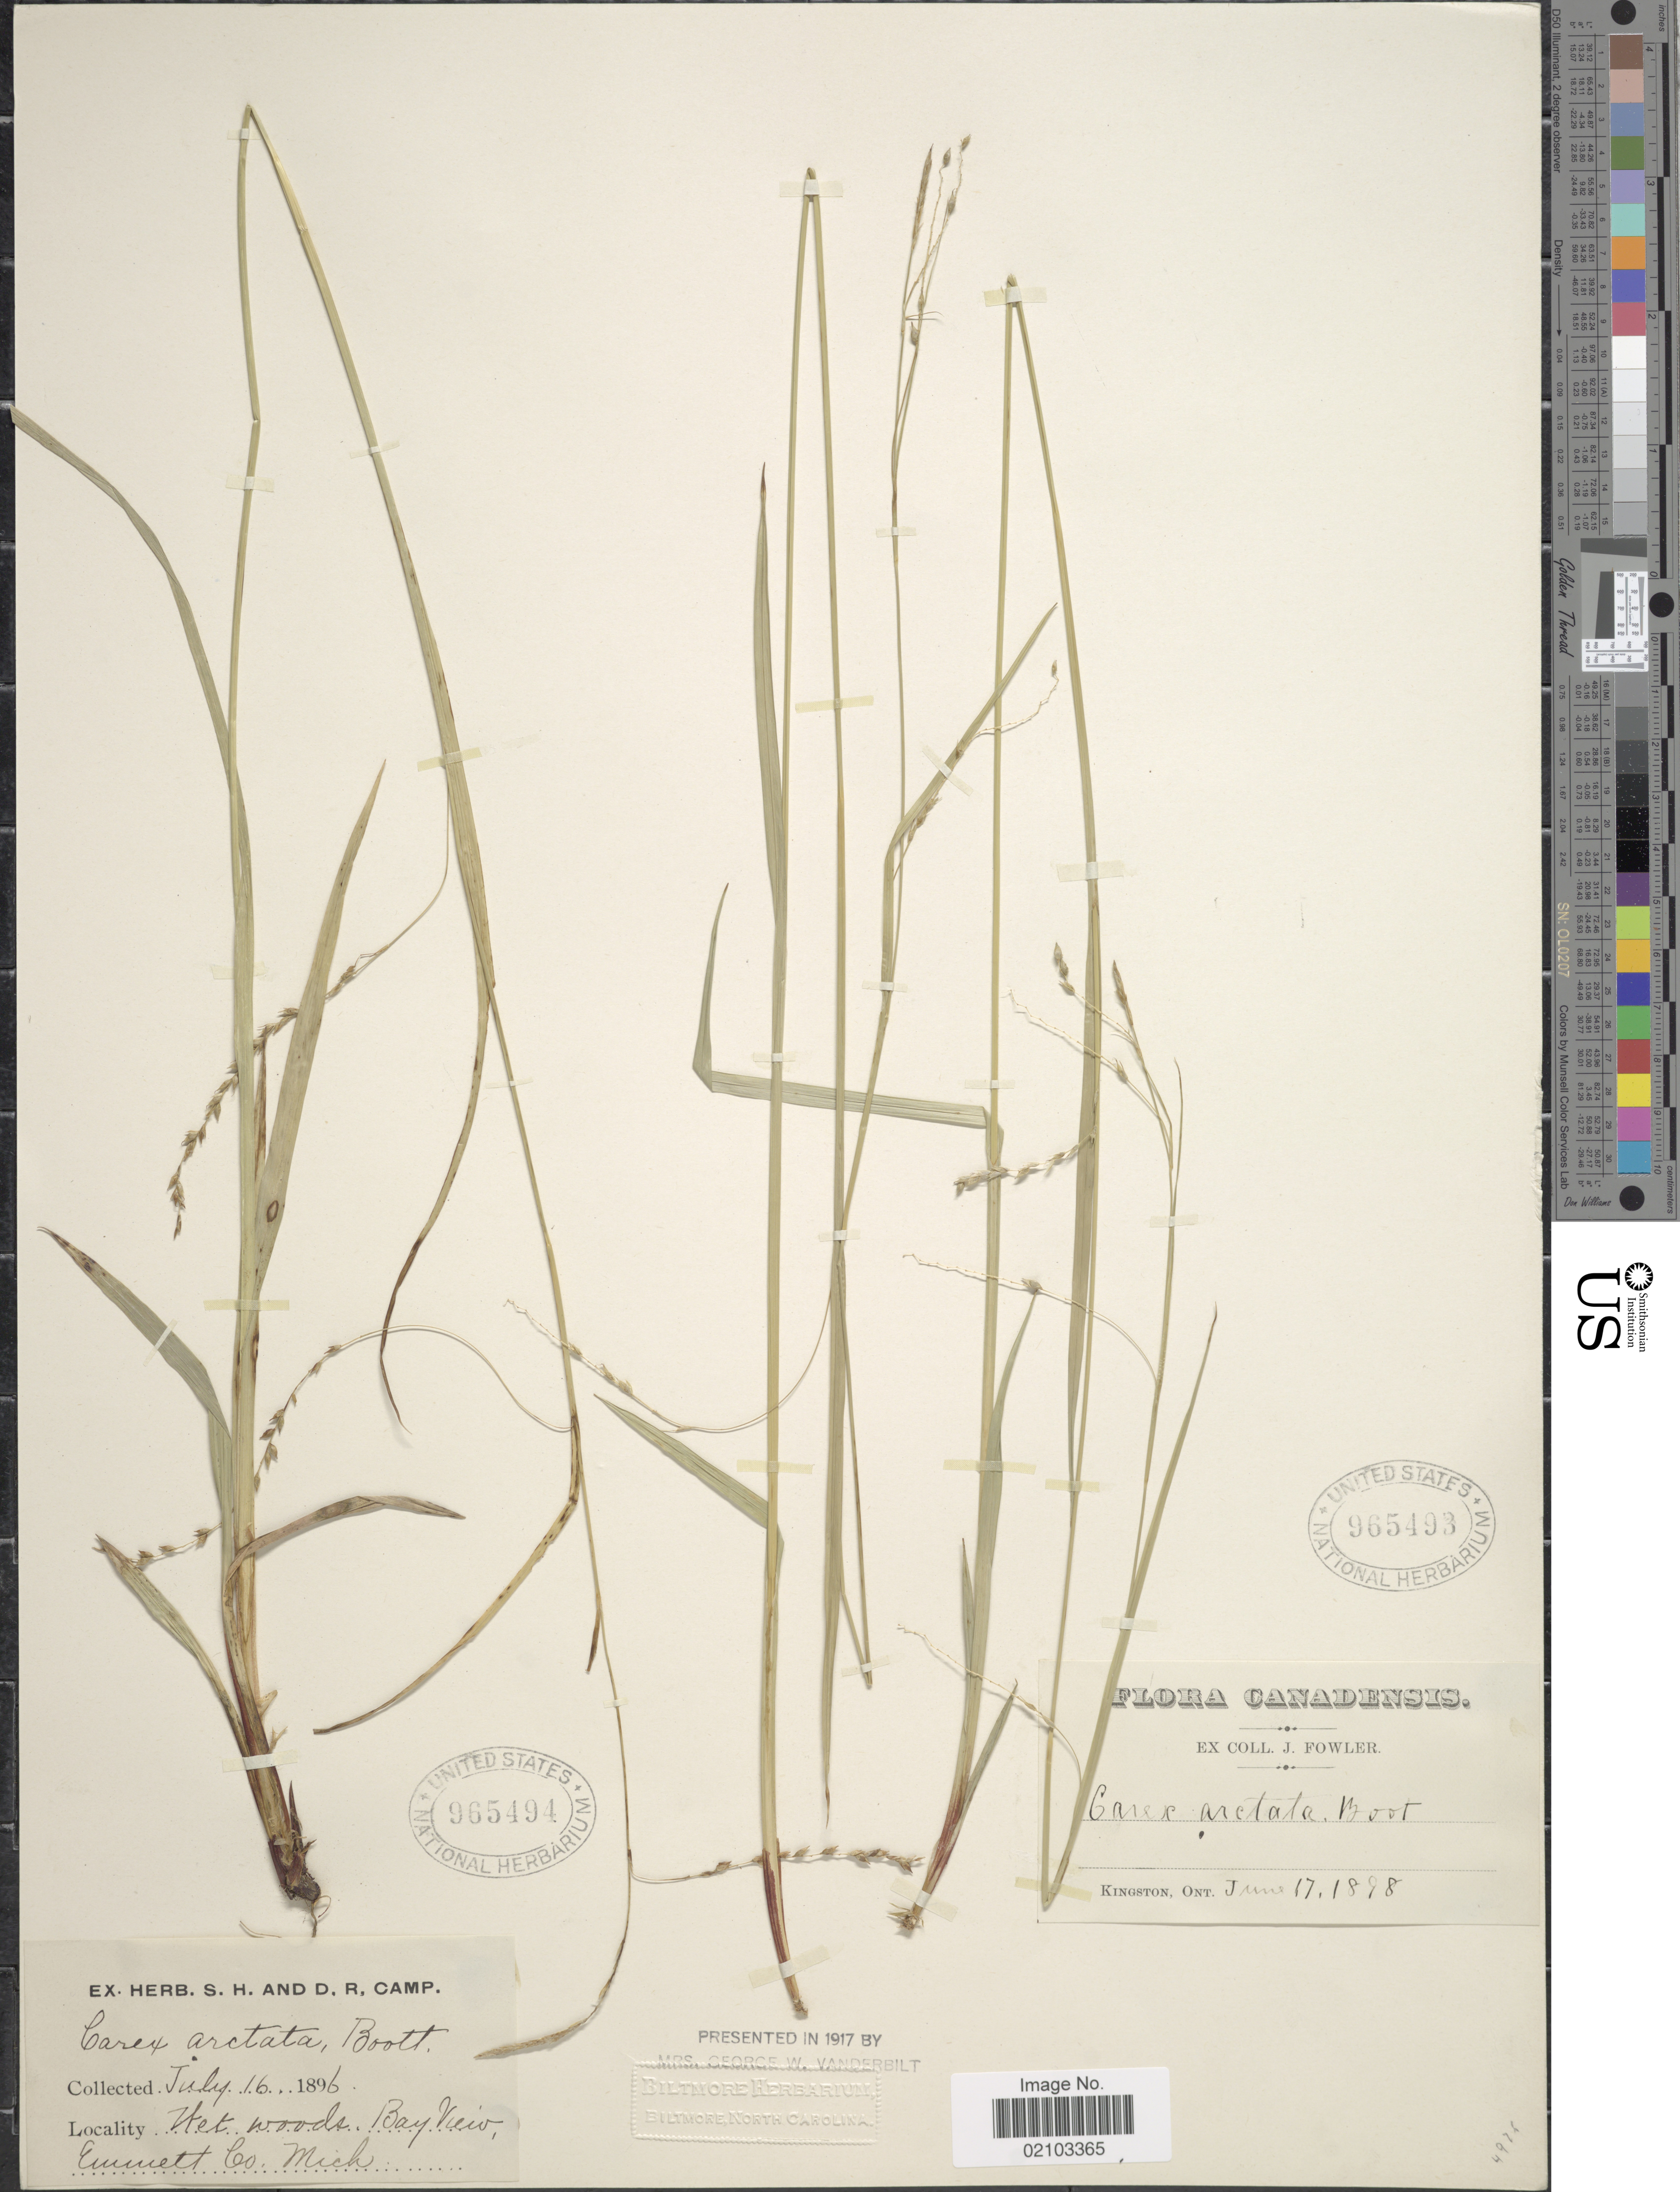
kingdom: Plantae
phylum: Tracheophyta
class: Liliopsida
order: Poales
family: Cyperaceae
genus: Carex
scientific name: Carex arctata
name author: Boott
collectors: ex herb. J. Fowler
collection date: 1898-06-17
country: Canada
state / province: Ontario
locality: Kingston, Ont.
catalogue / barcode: US 965493-2